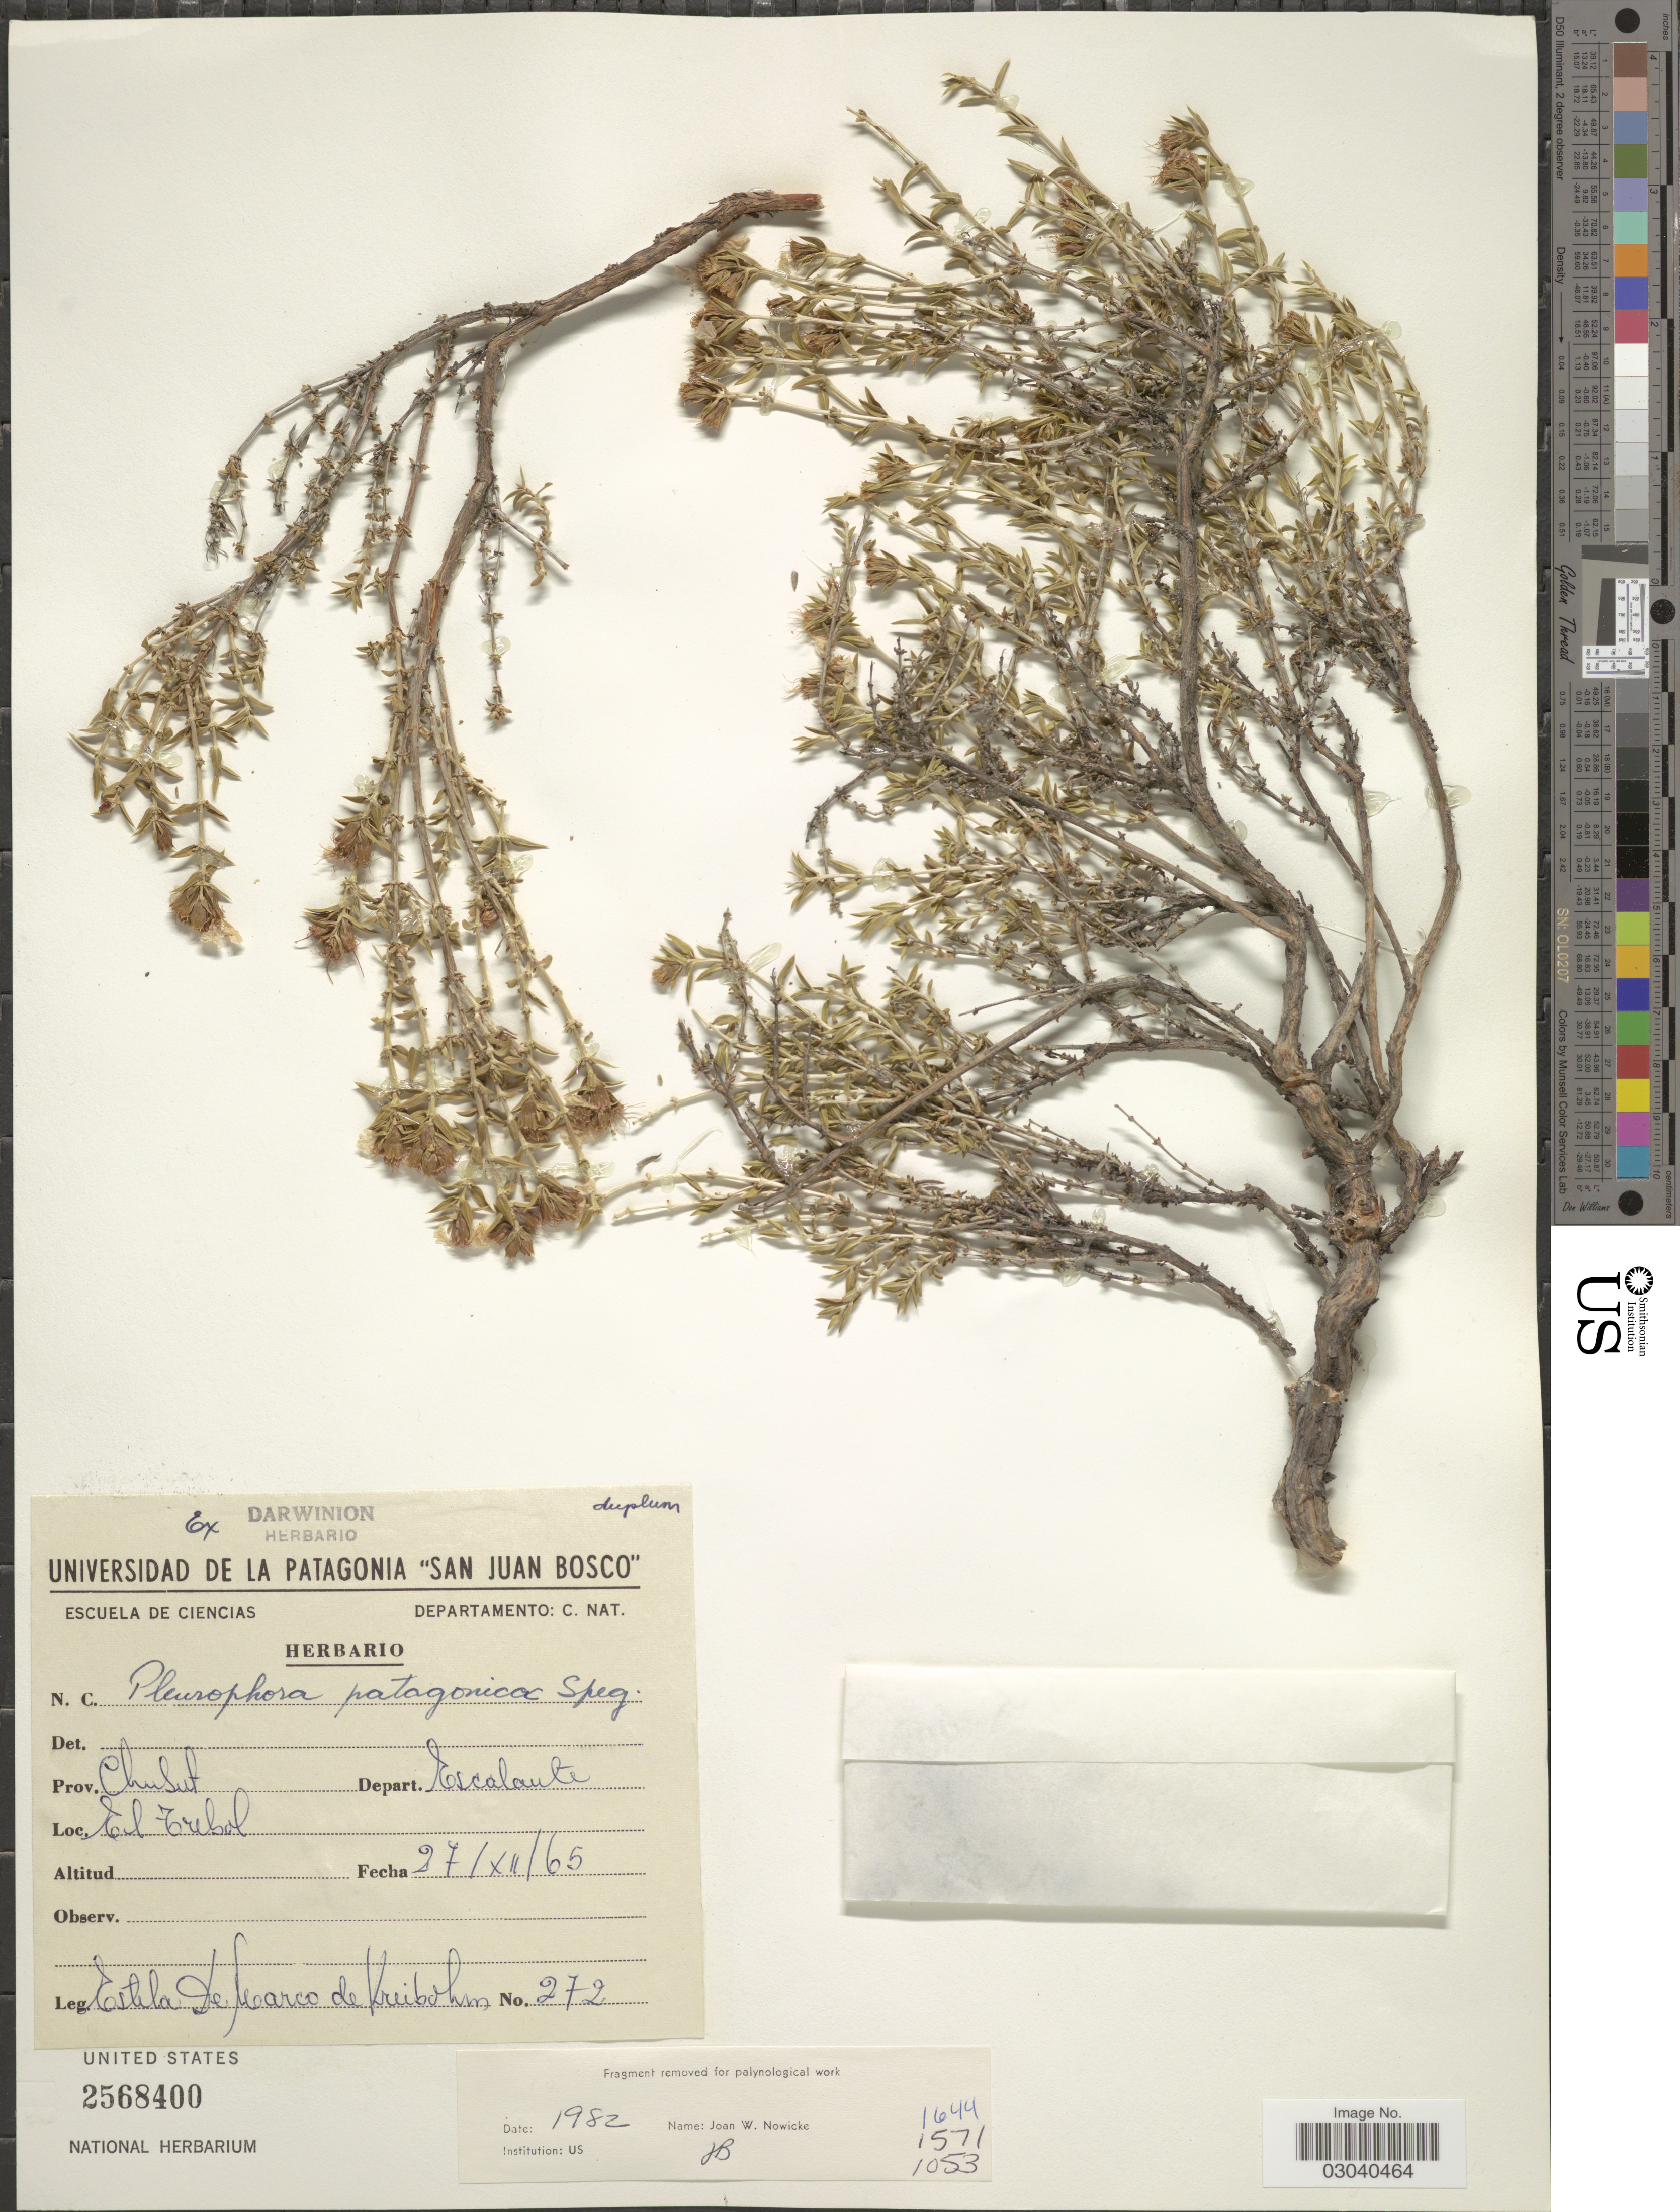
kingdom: Plantae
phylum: Tracheophyta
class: Magnoliopsida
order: Myrtales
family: Lythraceae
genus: Pleurophora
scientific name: Pleurophora patagonica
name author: Speg.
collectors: E. Kreibohm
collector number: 272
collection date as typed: Transcribed d/m/y: 27/12/65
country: Argentina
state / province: Chubut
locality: Depart. Escalante. El Trebol.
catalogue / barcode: US 2568400